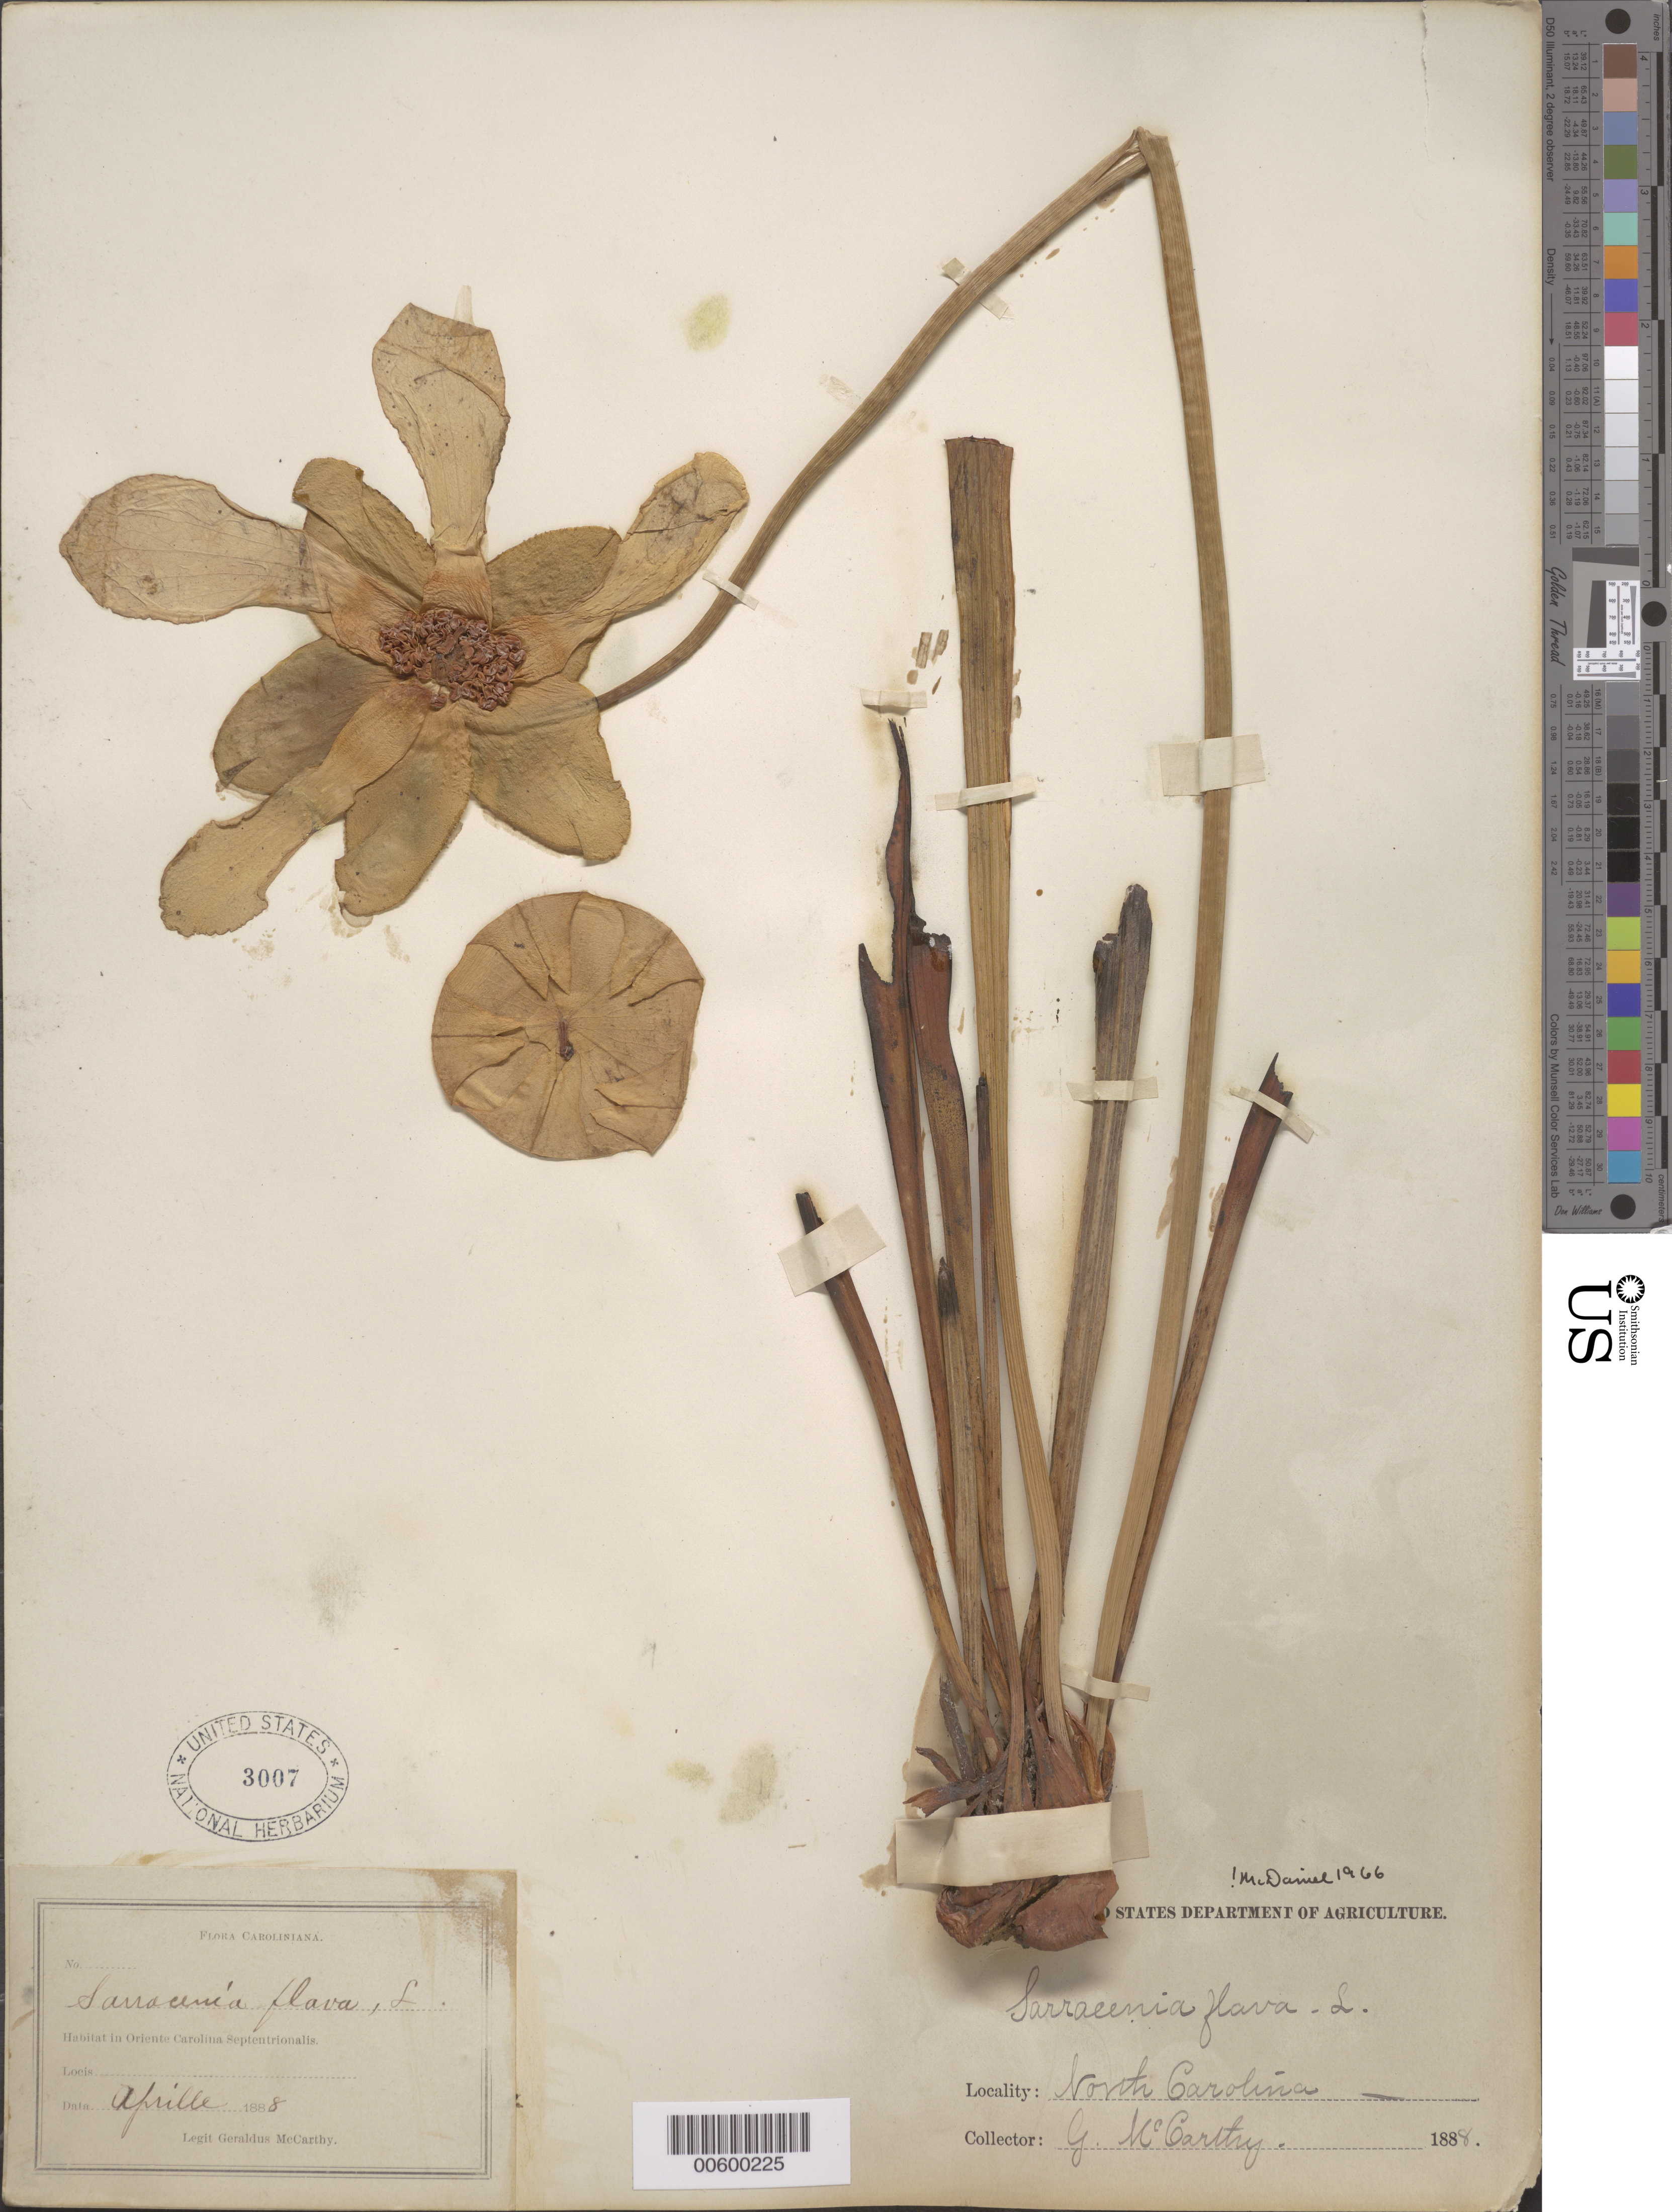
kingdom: Plantae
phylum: Tracheophyta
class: Magnoliopsida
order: Ericales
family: Sarraceniaceae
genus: Sarracenia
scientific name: Sarracenia flava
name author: L.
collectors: G. McCarthy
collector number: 73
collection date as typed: Apr 1888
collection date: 1888-04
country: United States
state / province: North Carolina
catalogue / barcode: US 3007